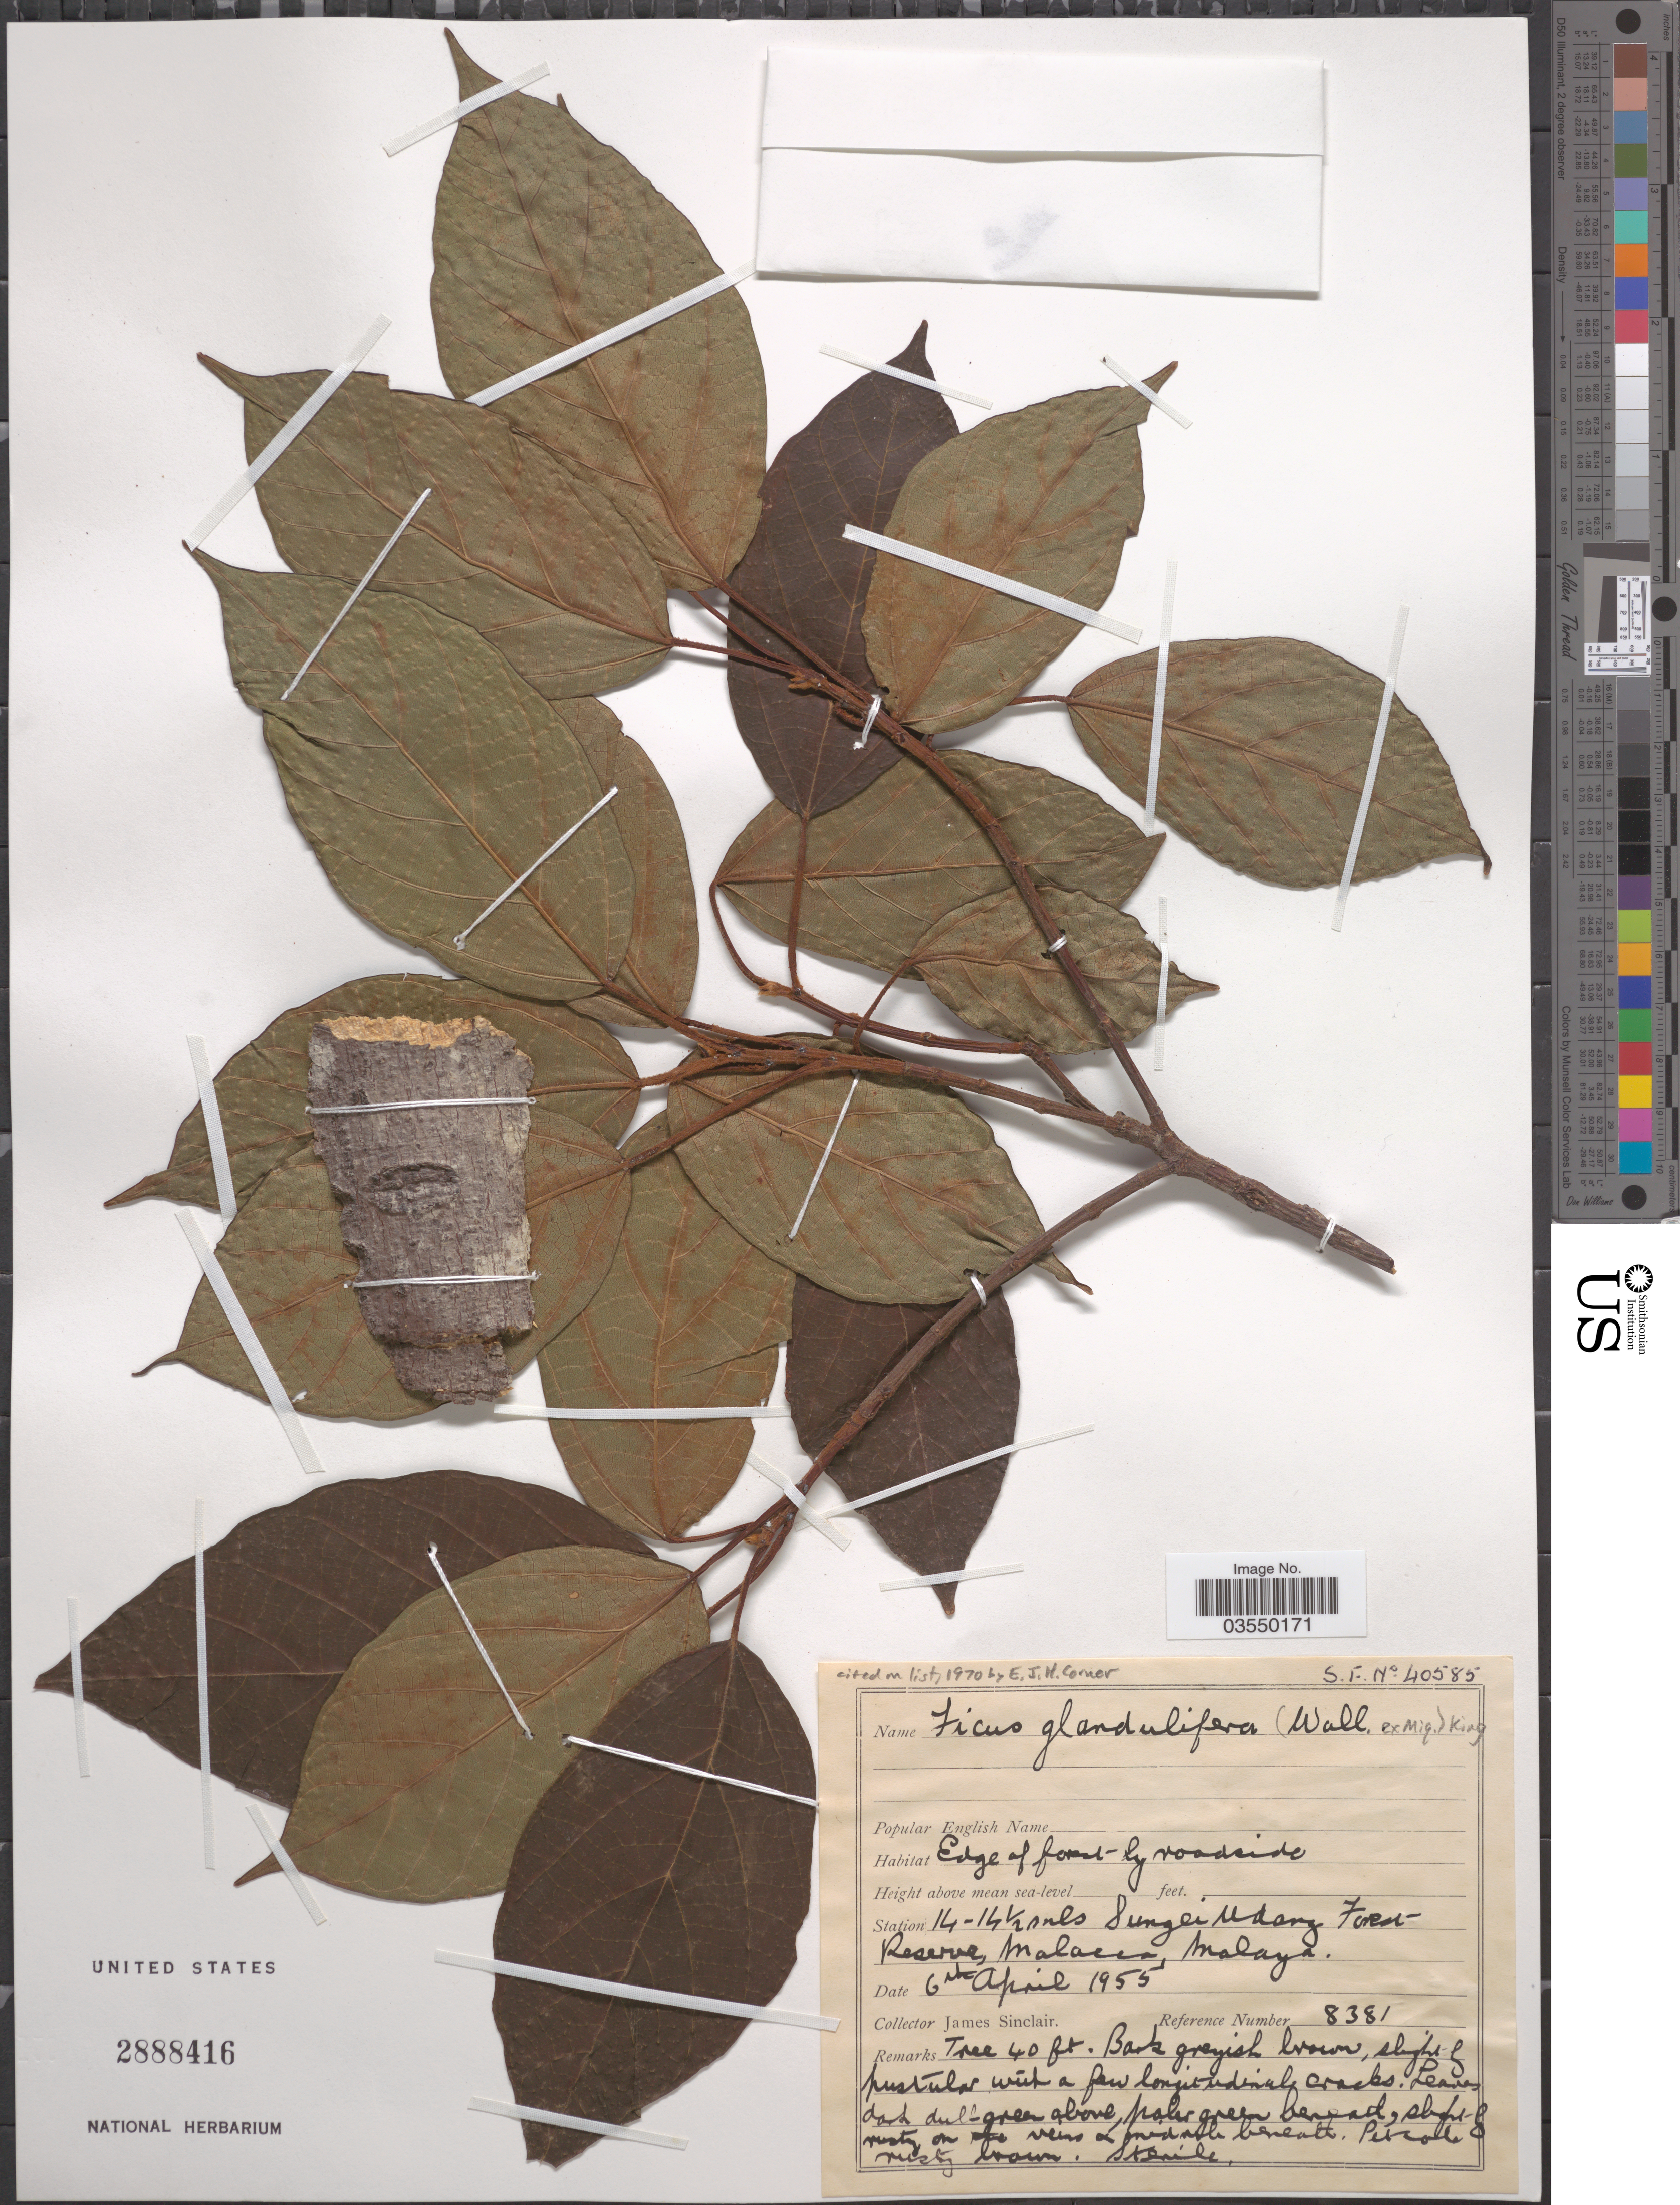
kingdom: Plantae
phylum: Tracheophyta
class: Magnoliopsida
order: Rosales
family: Moraceae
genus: Ficus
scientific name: Ficus glandulifera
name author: Summerh.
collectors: J. Sinclair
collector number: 8381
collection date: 1955-04-06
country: Malaysia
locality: Station 14-14½ mls Sungei Udang Forest Reserve, Malacca, Malaya.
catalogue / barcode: US 2888416